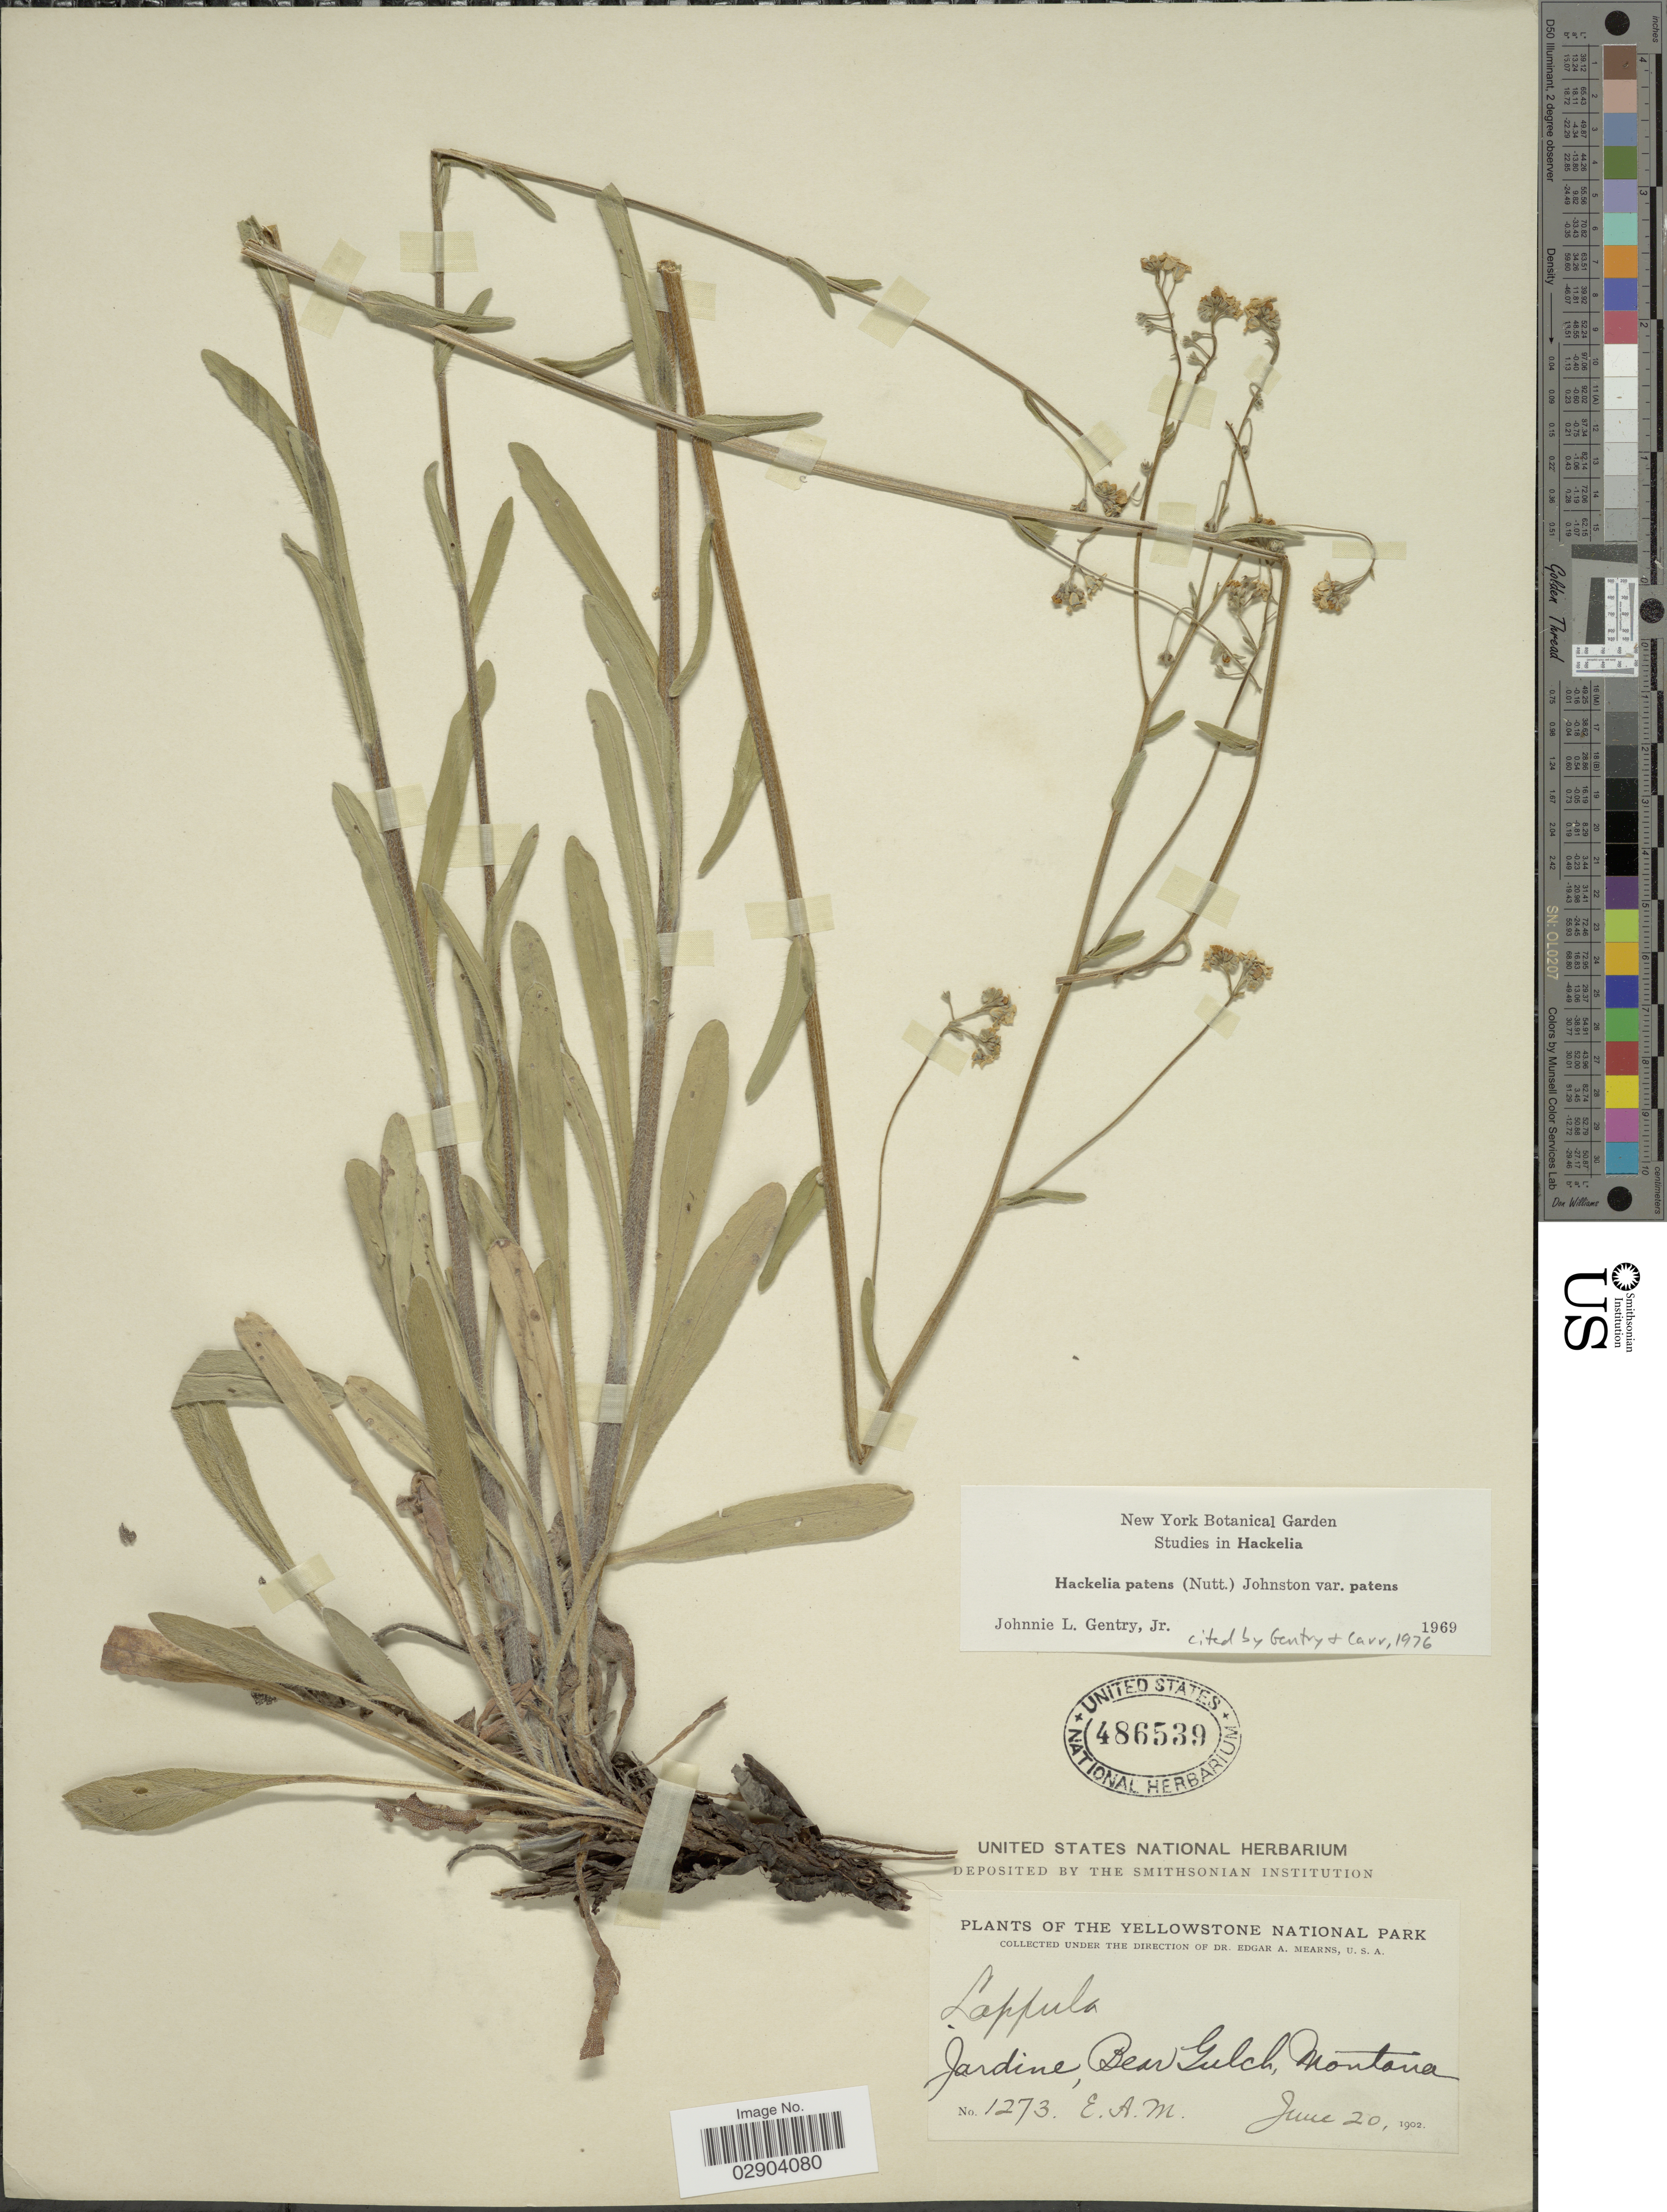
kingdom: Plantae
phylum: Tracheophyta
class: Magnoliopsida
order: Boraginales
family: Boraginaceae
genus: Hackelia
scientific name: Hackelia patens var. patens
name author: (Nutt.) I.M. Johnst.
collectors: E. A. Mearns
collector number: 1273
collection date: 1902-06-20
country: United States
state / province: Montana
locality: The Yellowstone National Park. Jardine, Bear Gulch.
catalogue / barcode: US 486539